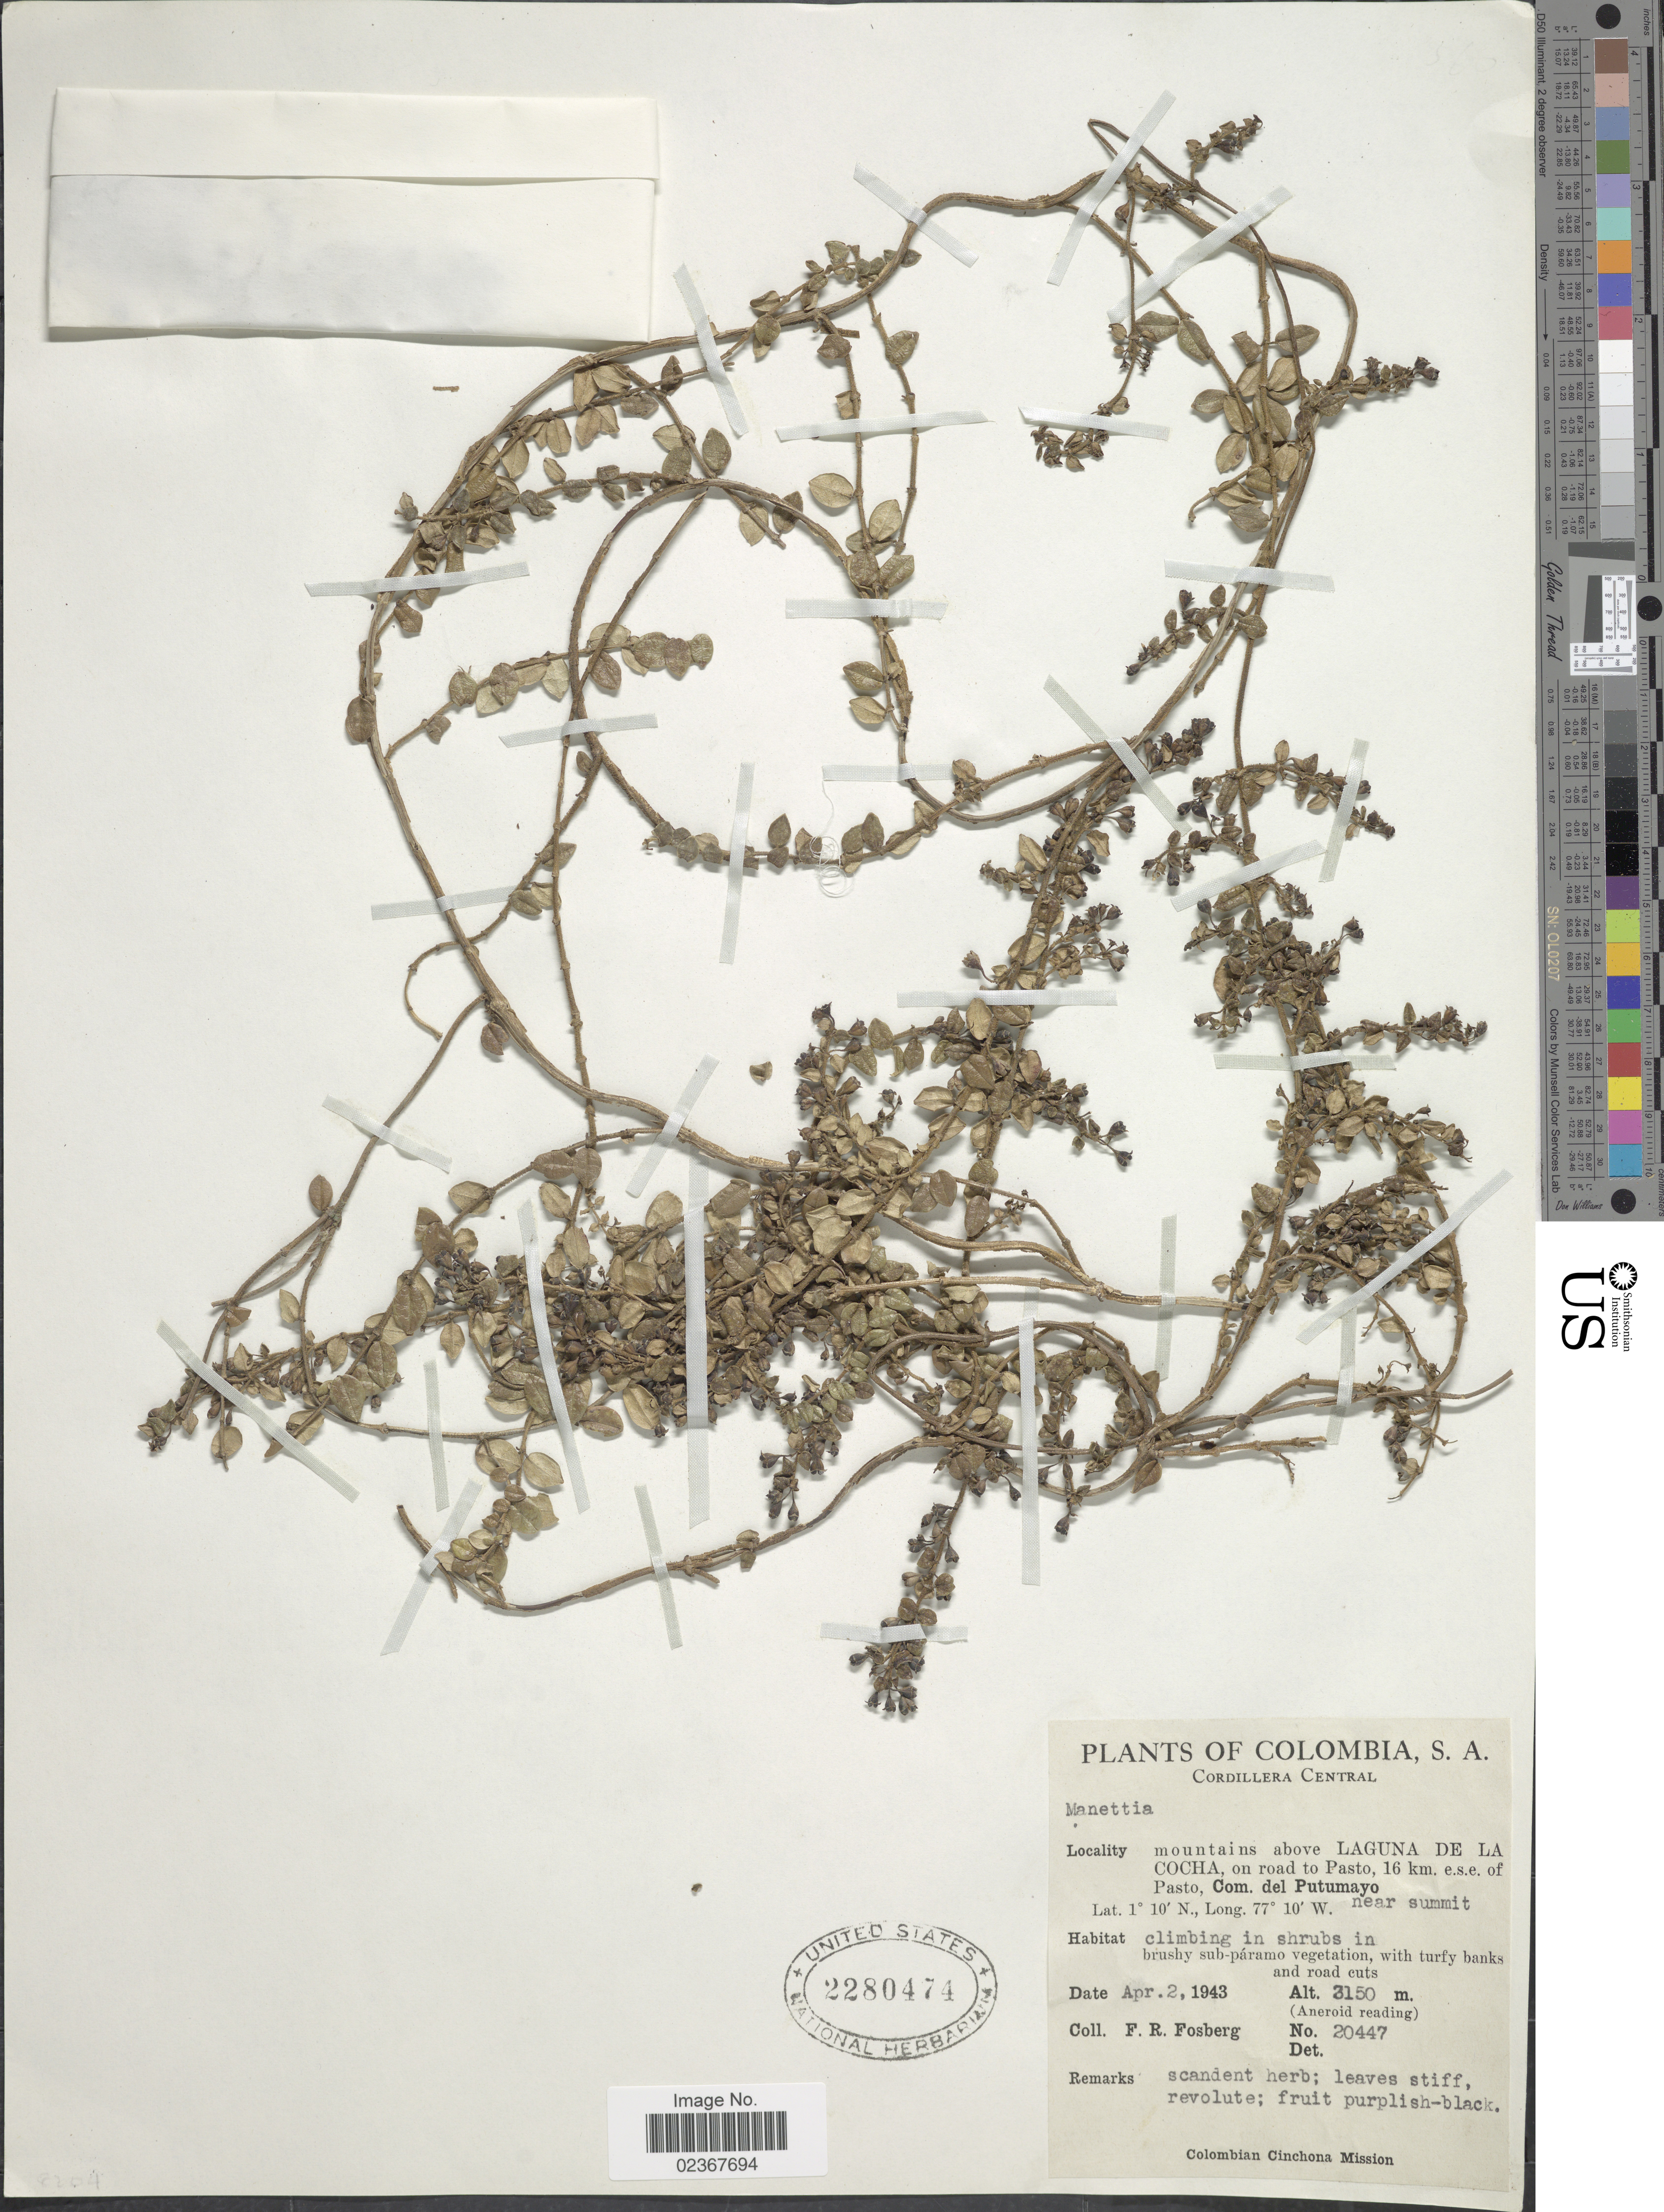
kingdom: Plantae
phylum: Tracheophyta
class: Magnoliopsida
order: Gentianales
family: Rubiaceae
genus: Manettia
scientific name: Manettia sp.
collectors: F. R. Fosberg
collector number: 20447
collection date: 1943-04-02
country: Colombia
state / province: Putumayo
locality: Cordillera Central, mountains above Laguna De La Cocha, on road to Pasto, 16 km e.s.e of Pasto, Com. del Putumayo, near summit climbing in shrubs in brushy sub-páramo vegetation, with turfy banks and road cuts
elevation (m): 3150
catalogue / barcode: US 2280474